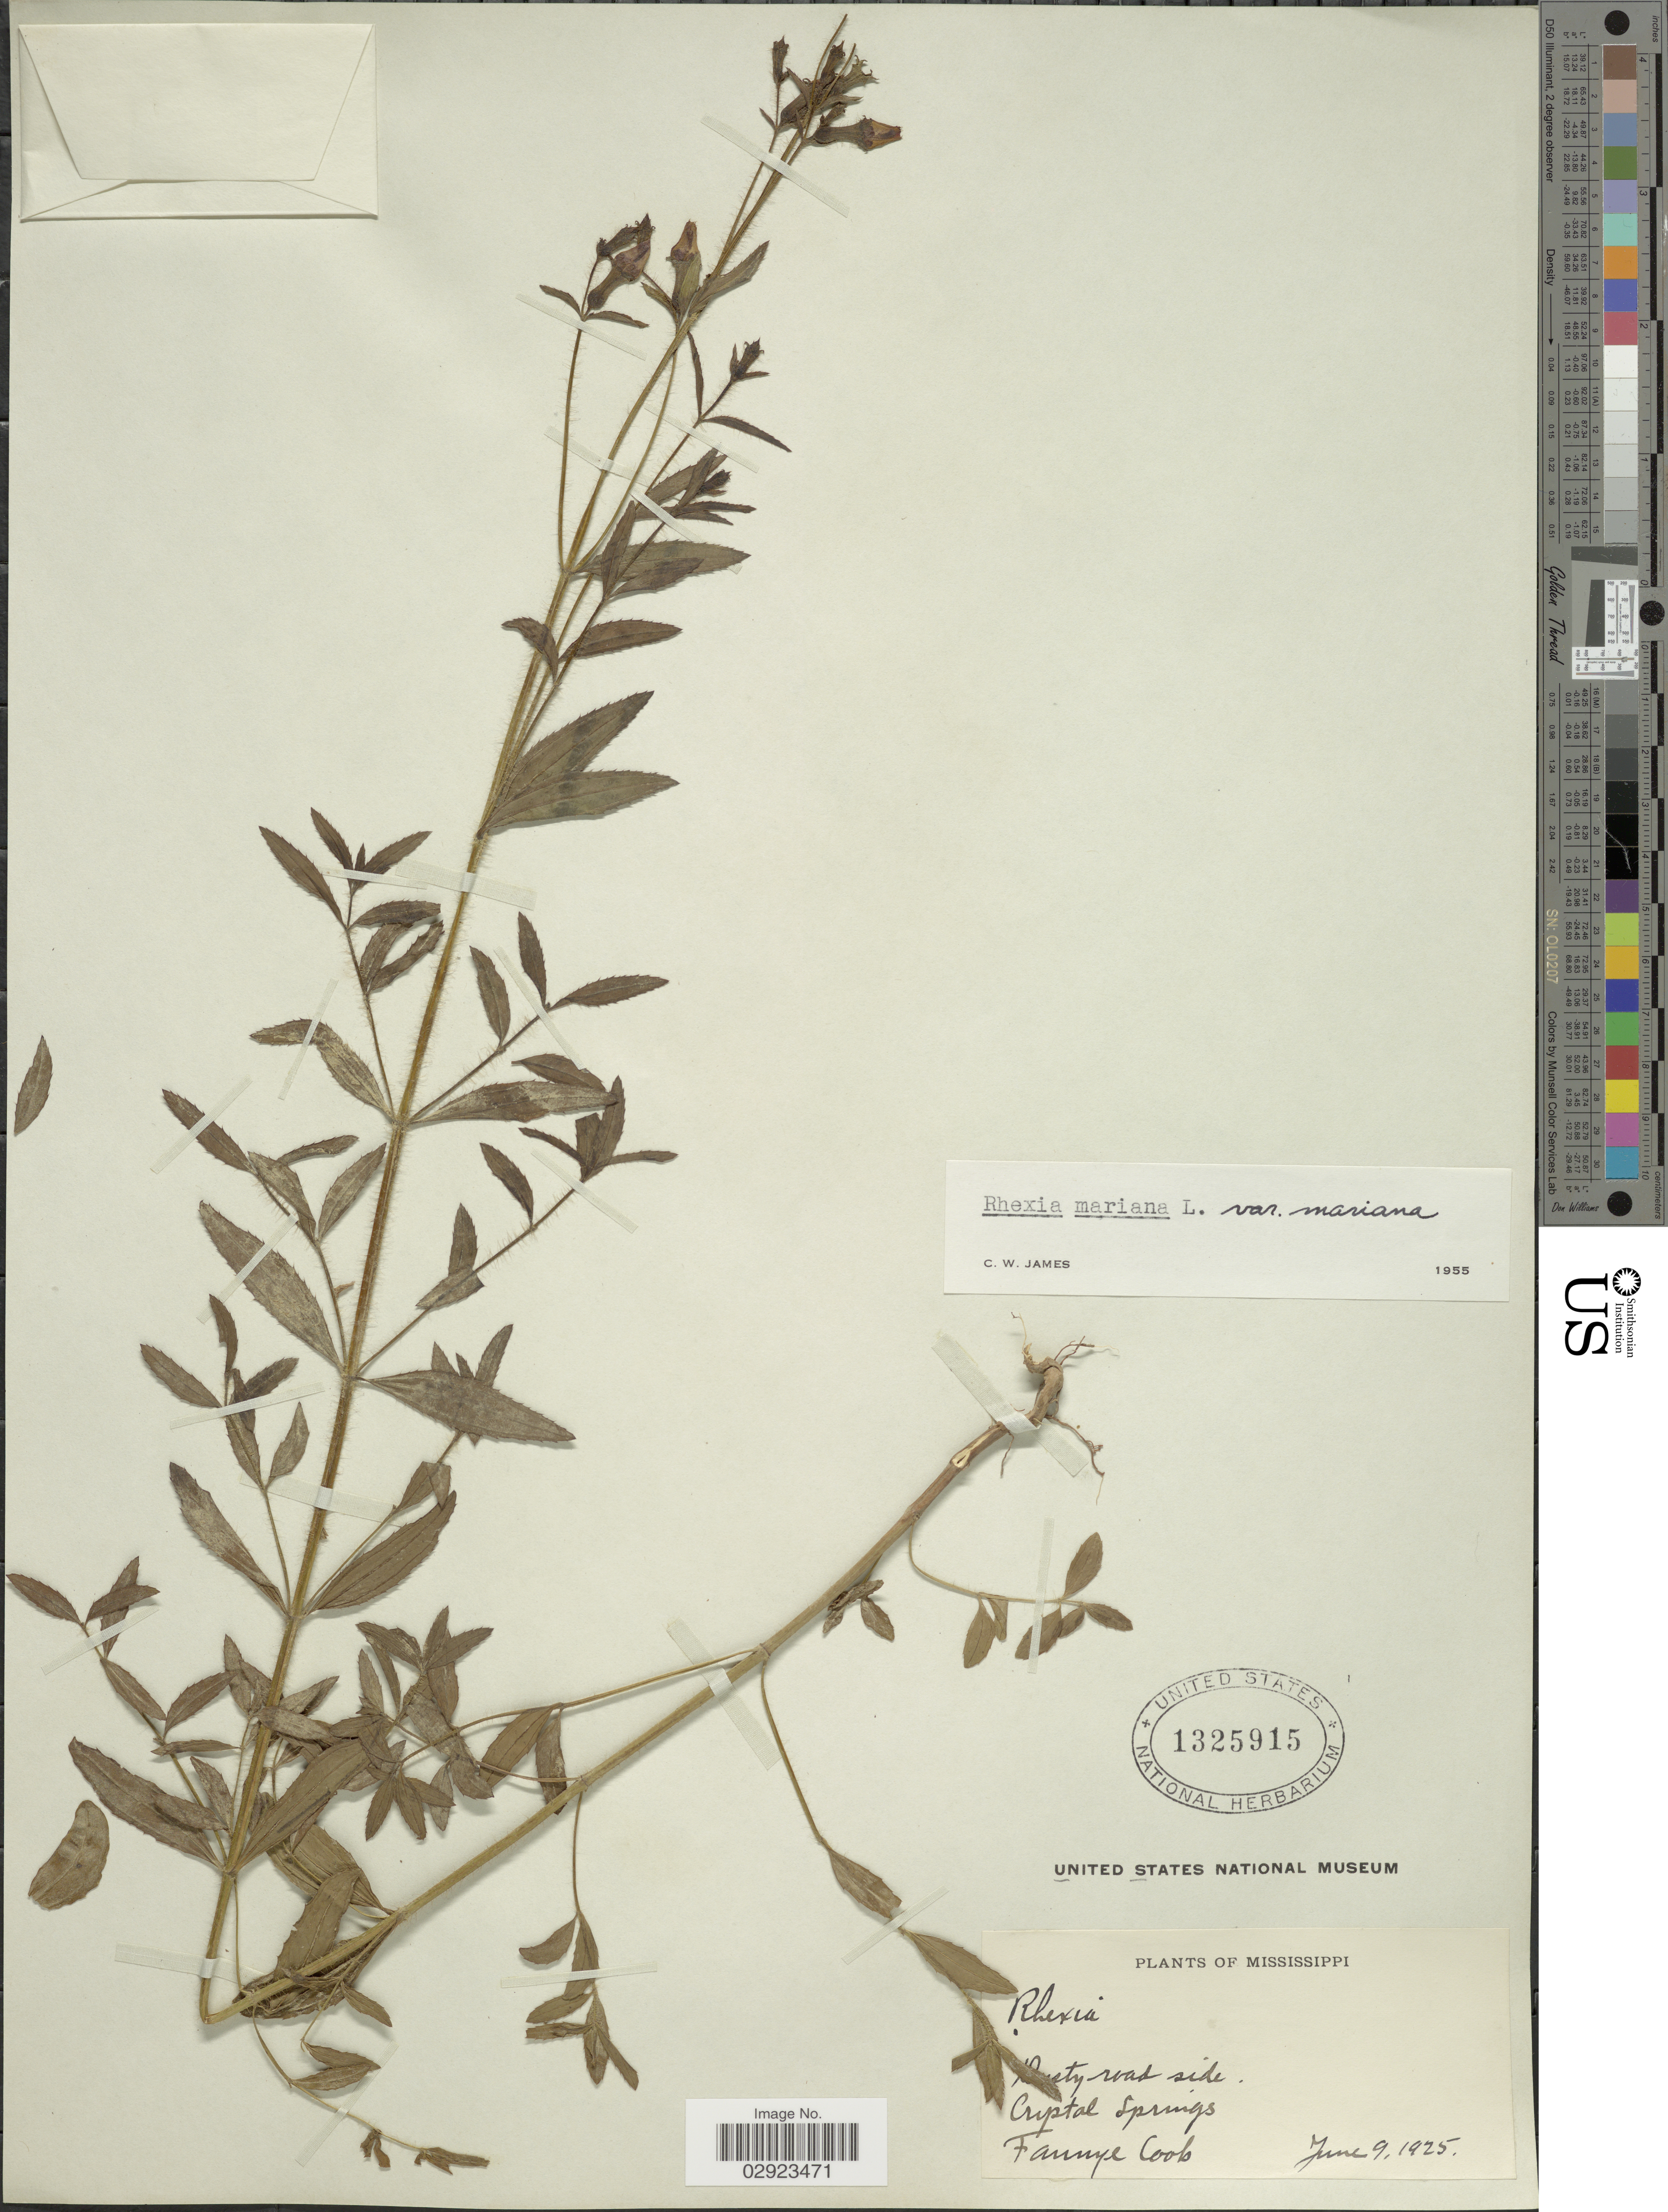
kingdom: Plantae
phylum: Tracheophyta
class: Magnoliopsida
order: Myrtales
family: Melastomataceae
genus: Rhexia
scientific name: Rhexia mariana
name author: L.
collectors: F. Coob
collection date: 1925-06-09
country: United States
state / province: Mississippi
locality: Crystal Springs.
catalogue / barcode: US 1325915